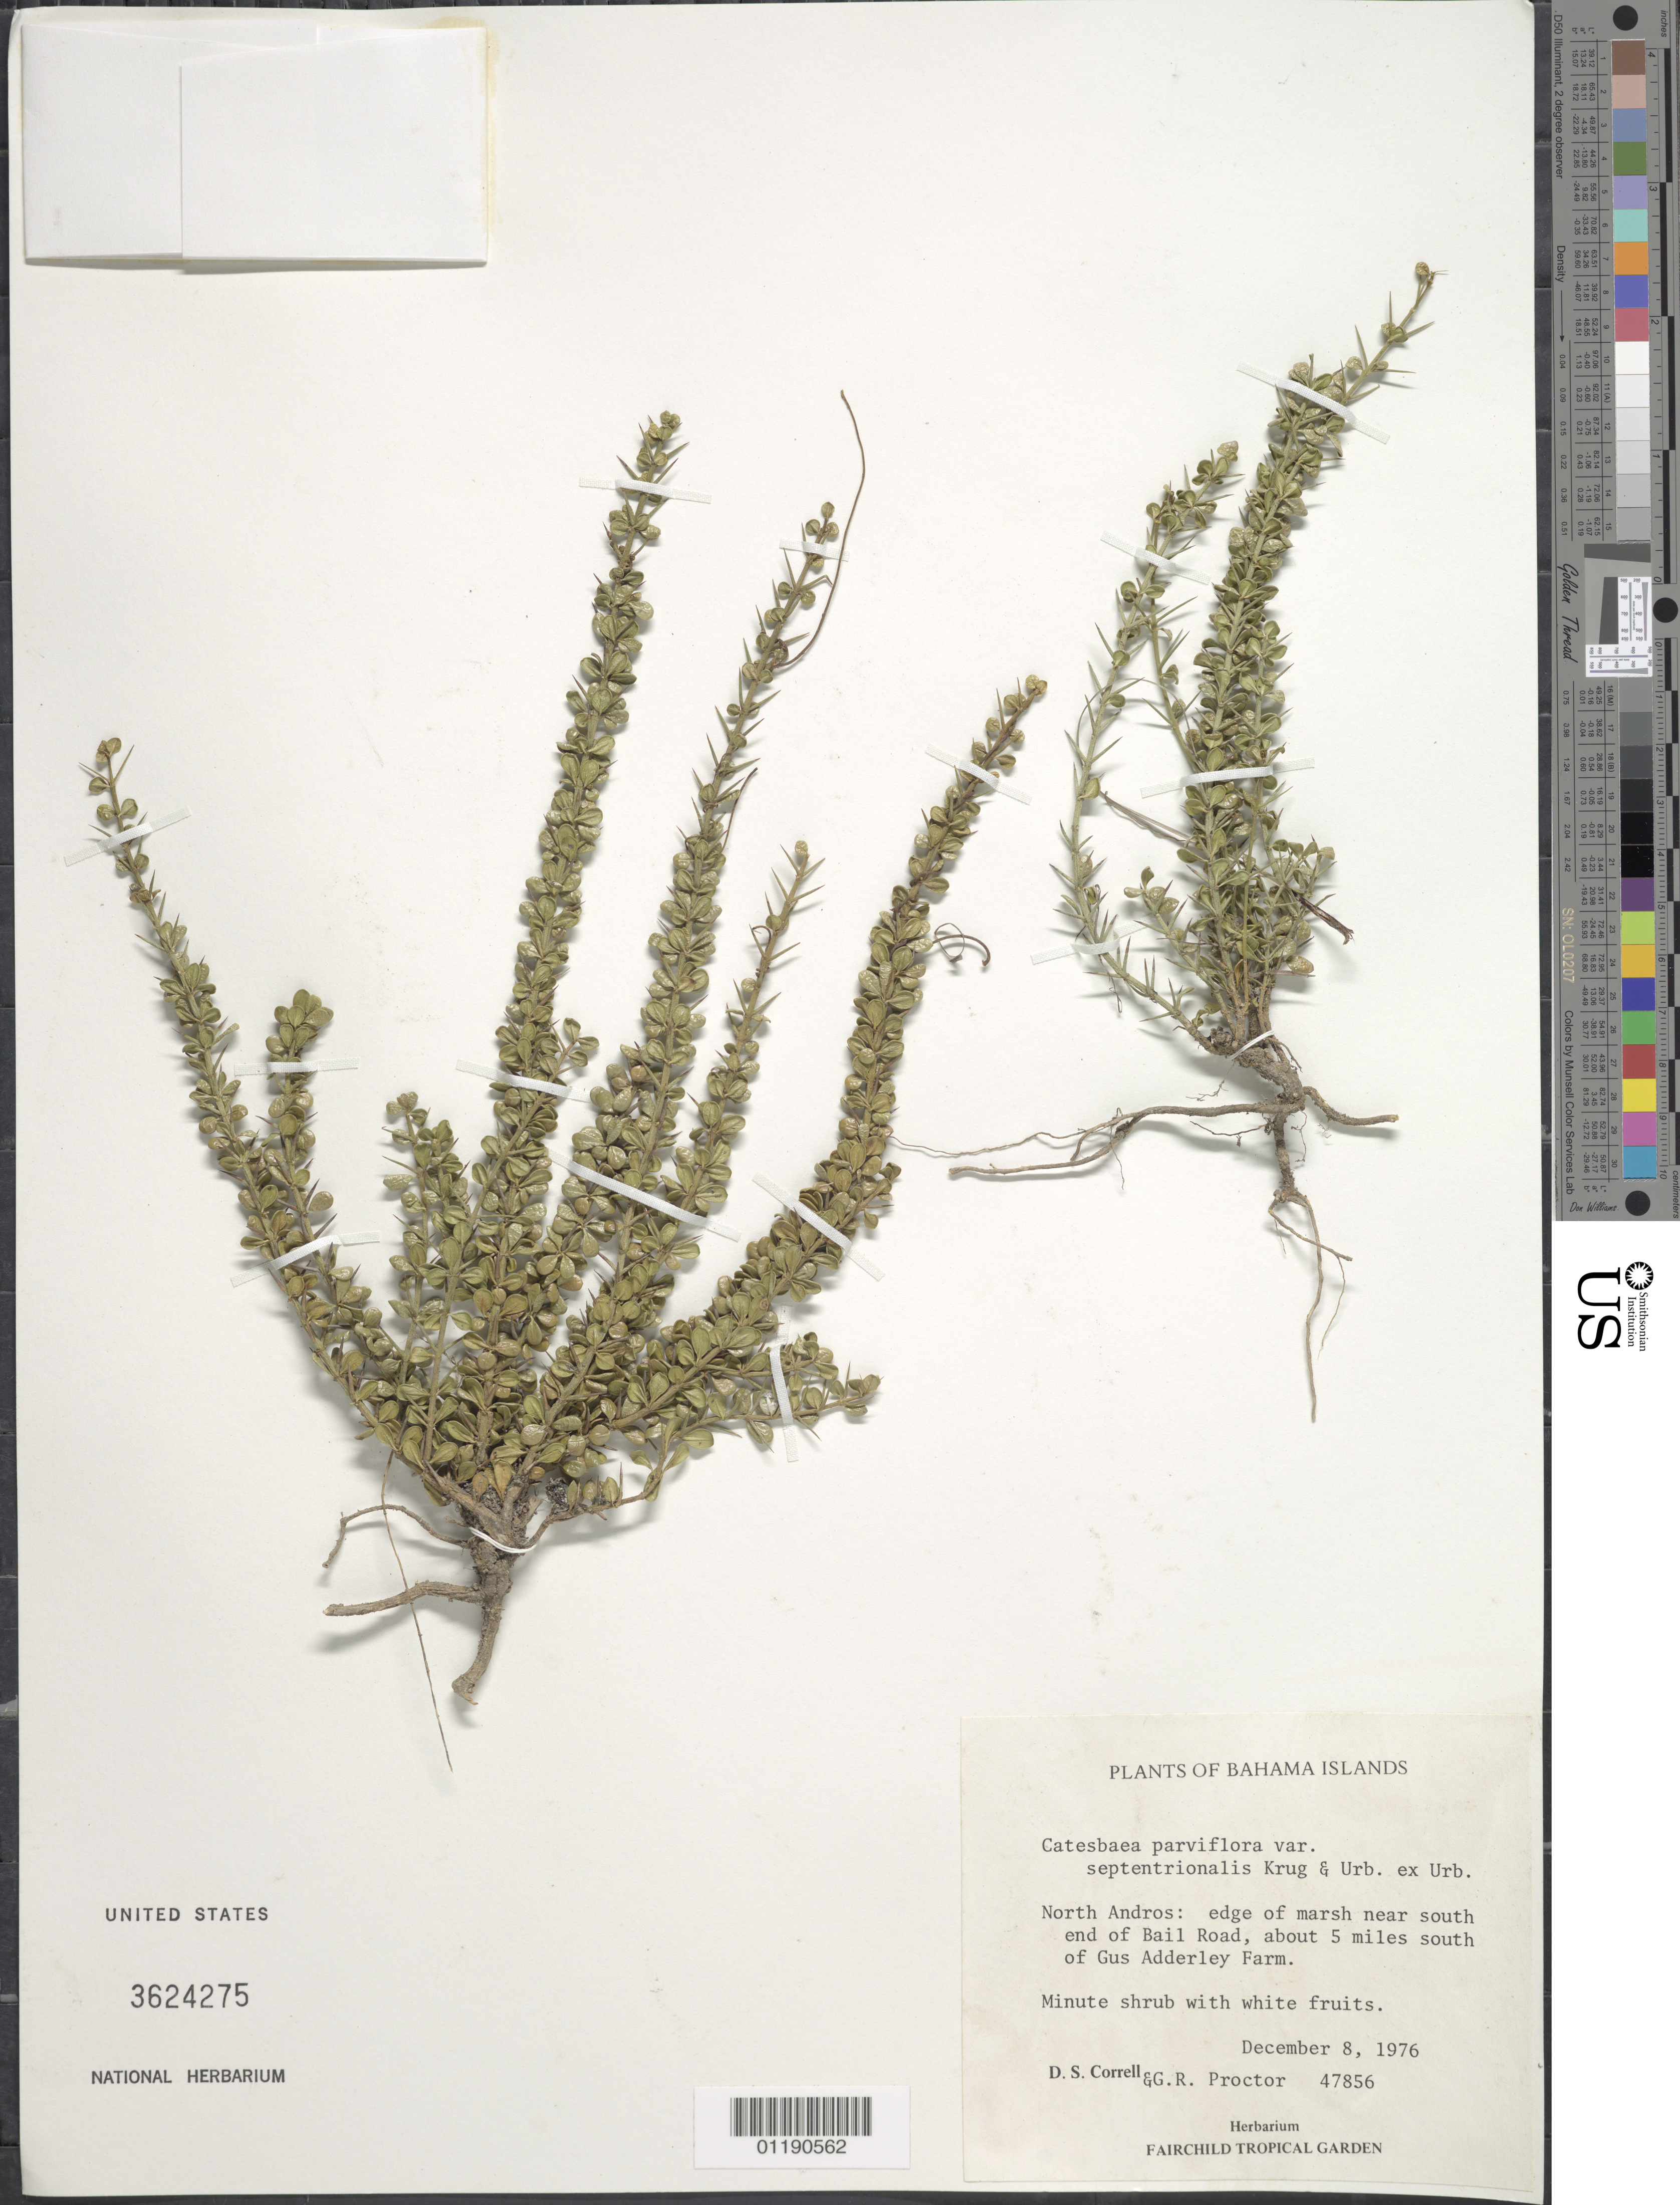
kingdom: Plantae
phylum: Tracheophyta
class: Magnoliopsida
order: Gentianales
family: Rubiaceae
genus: Catesbaea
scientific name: Catesbaea parviflora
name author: Sw.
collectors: D. S. Correll & G. R. Proctor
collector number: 47856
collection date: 1976-12-08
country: Bahamas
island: North Andros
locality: North Andros: near S end of Bail Road, about 5 miles S of Gus Adderley Farm.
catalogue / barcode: US 3624275